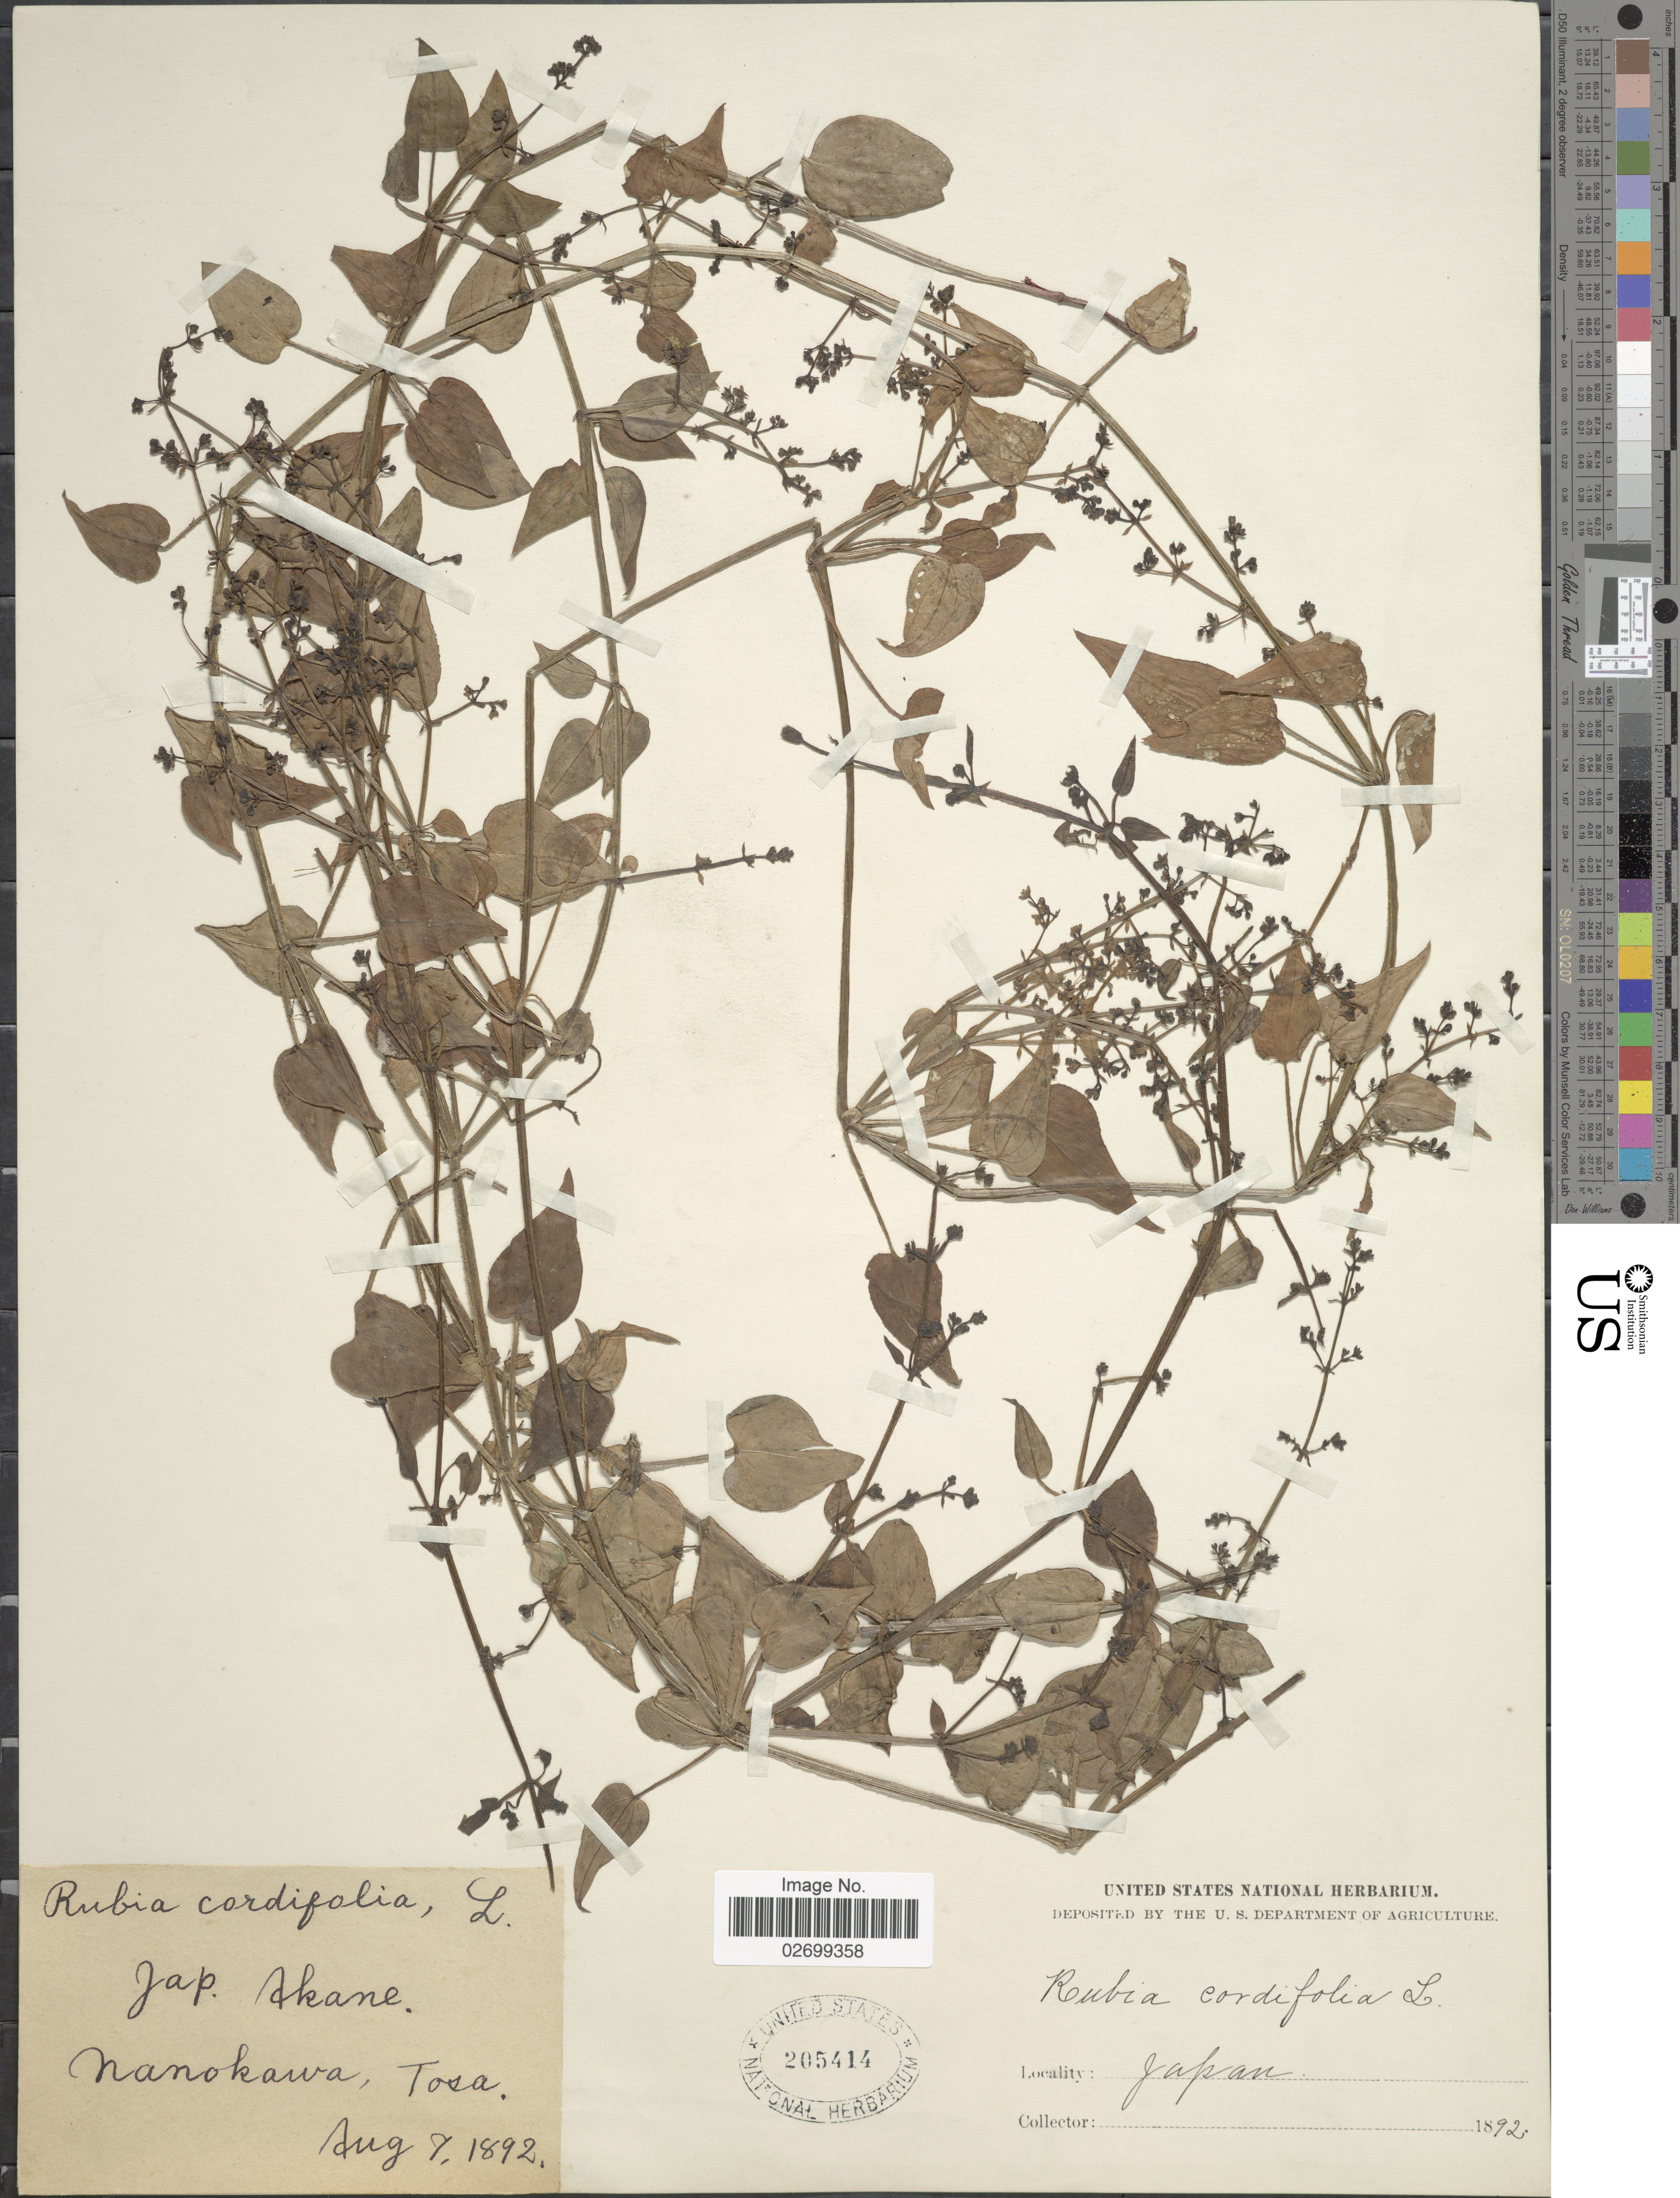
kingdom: Plantae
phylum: Tracheophyta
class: Magnoliopsida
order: Gentianales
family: Rubiaceae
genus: Rubia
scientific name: Rubia akane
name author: Nakai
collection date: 1892-08-07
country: Japan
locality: Akane, Nanokwa, Tosa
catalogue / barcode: US 205414